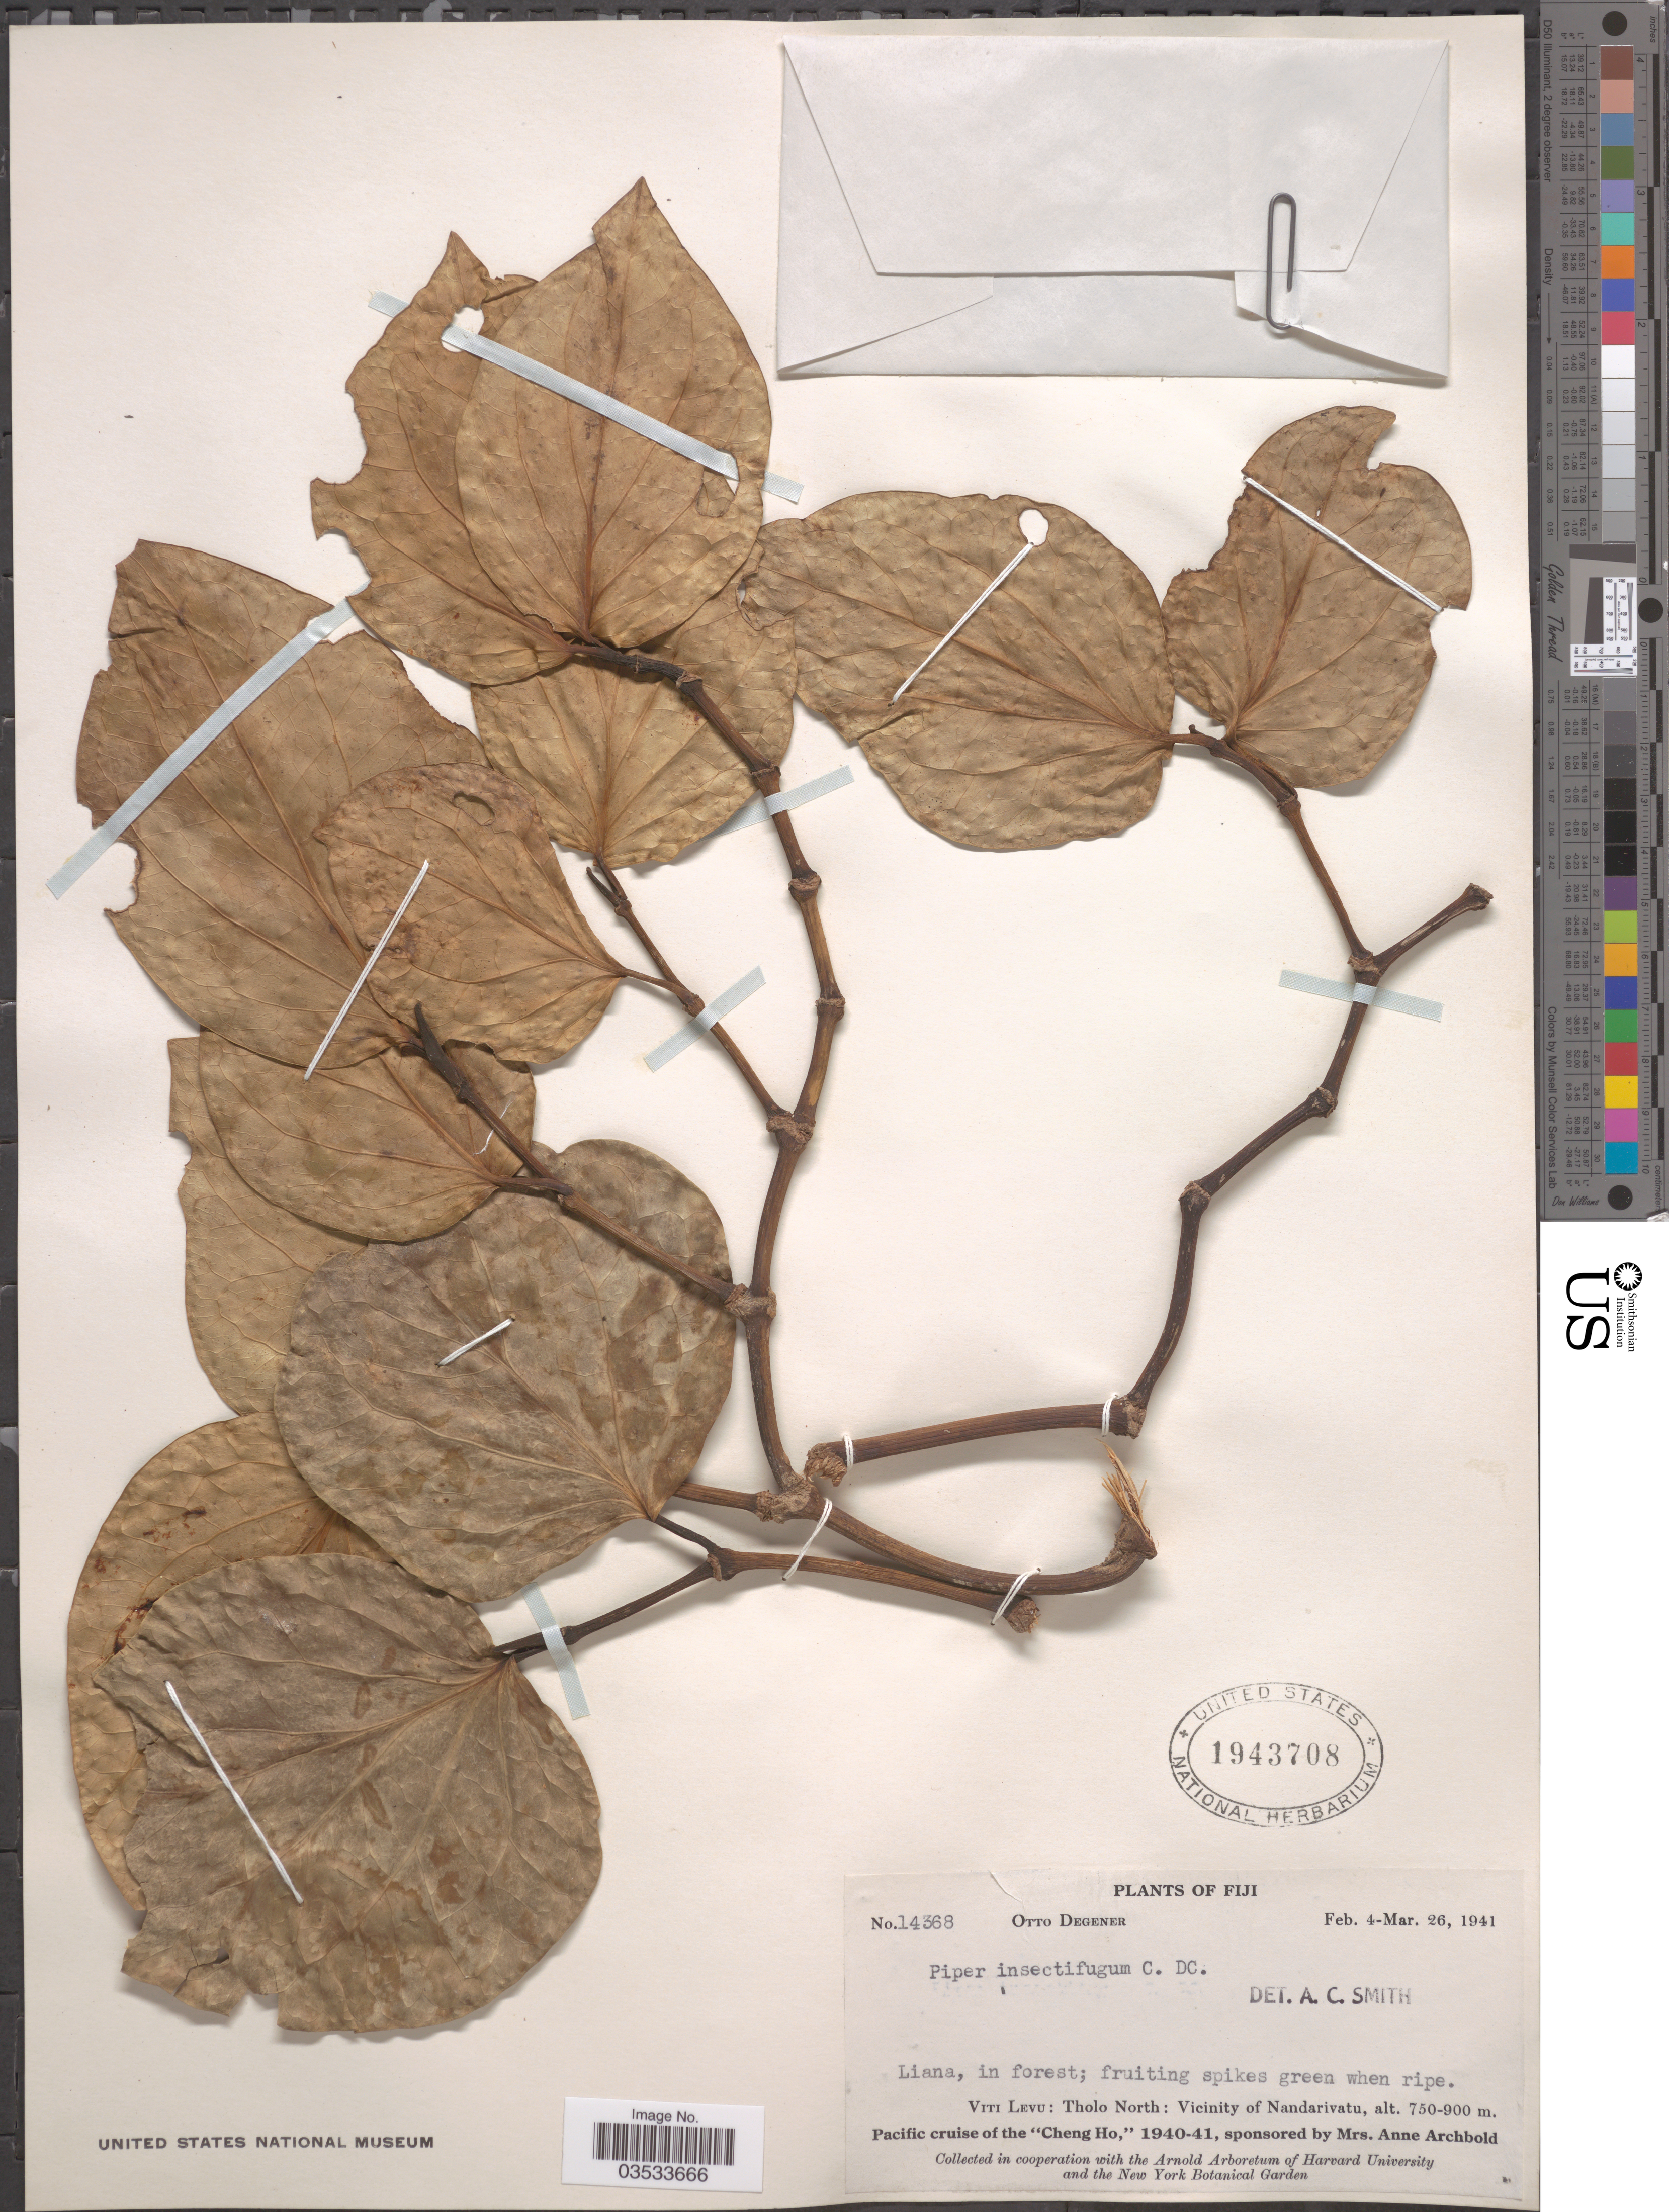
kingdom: Plantae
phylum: Tracheophyta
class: Magnoliopsida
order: Piperales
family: Piperaceae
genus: Piper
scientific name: Piper insectifugum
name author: C. DC.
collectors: O. Degener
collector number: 14368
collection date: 1941-02-04/1941-03-26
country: Fiji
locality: Viti Levu: Tholo North: Vicinity of Nandarivatu.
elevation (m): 750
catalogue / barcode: US 1943708